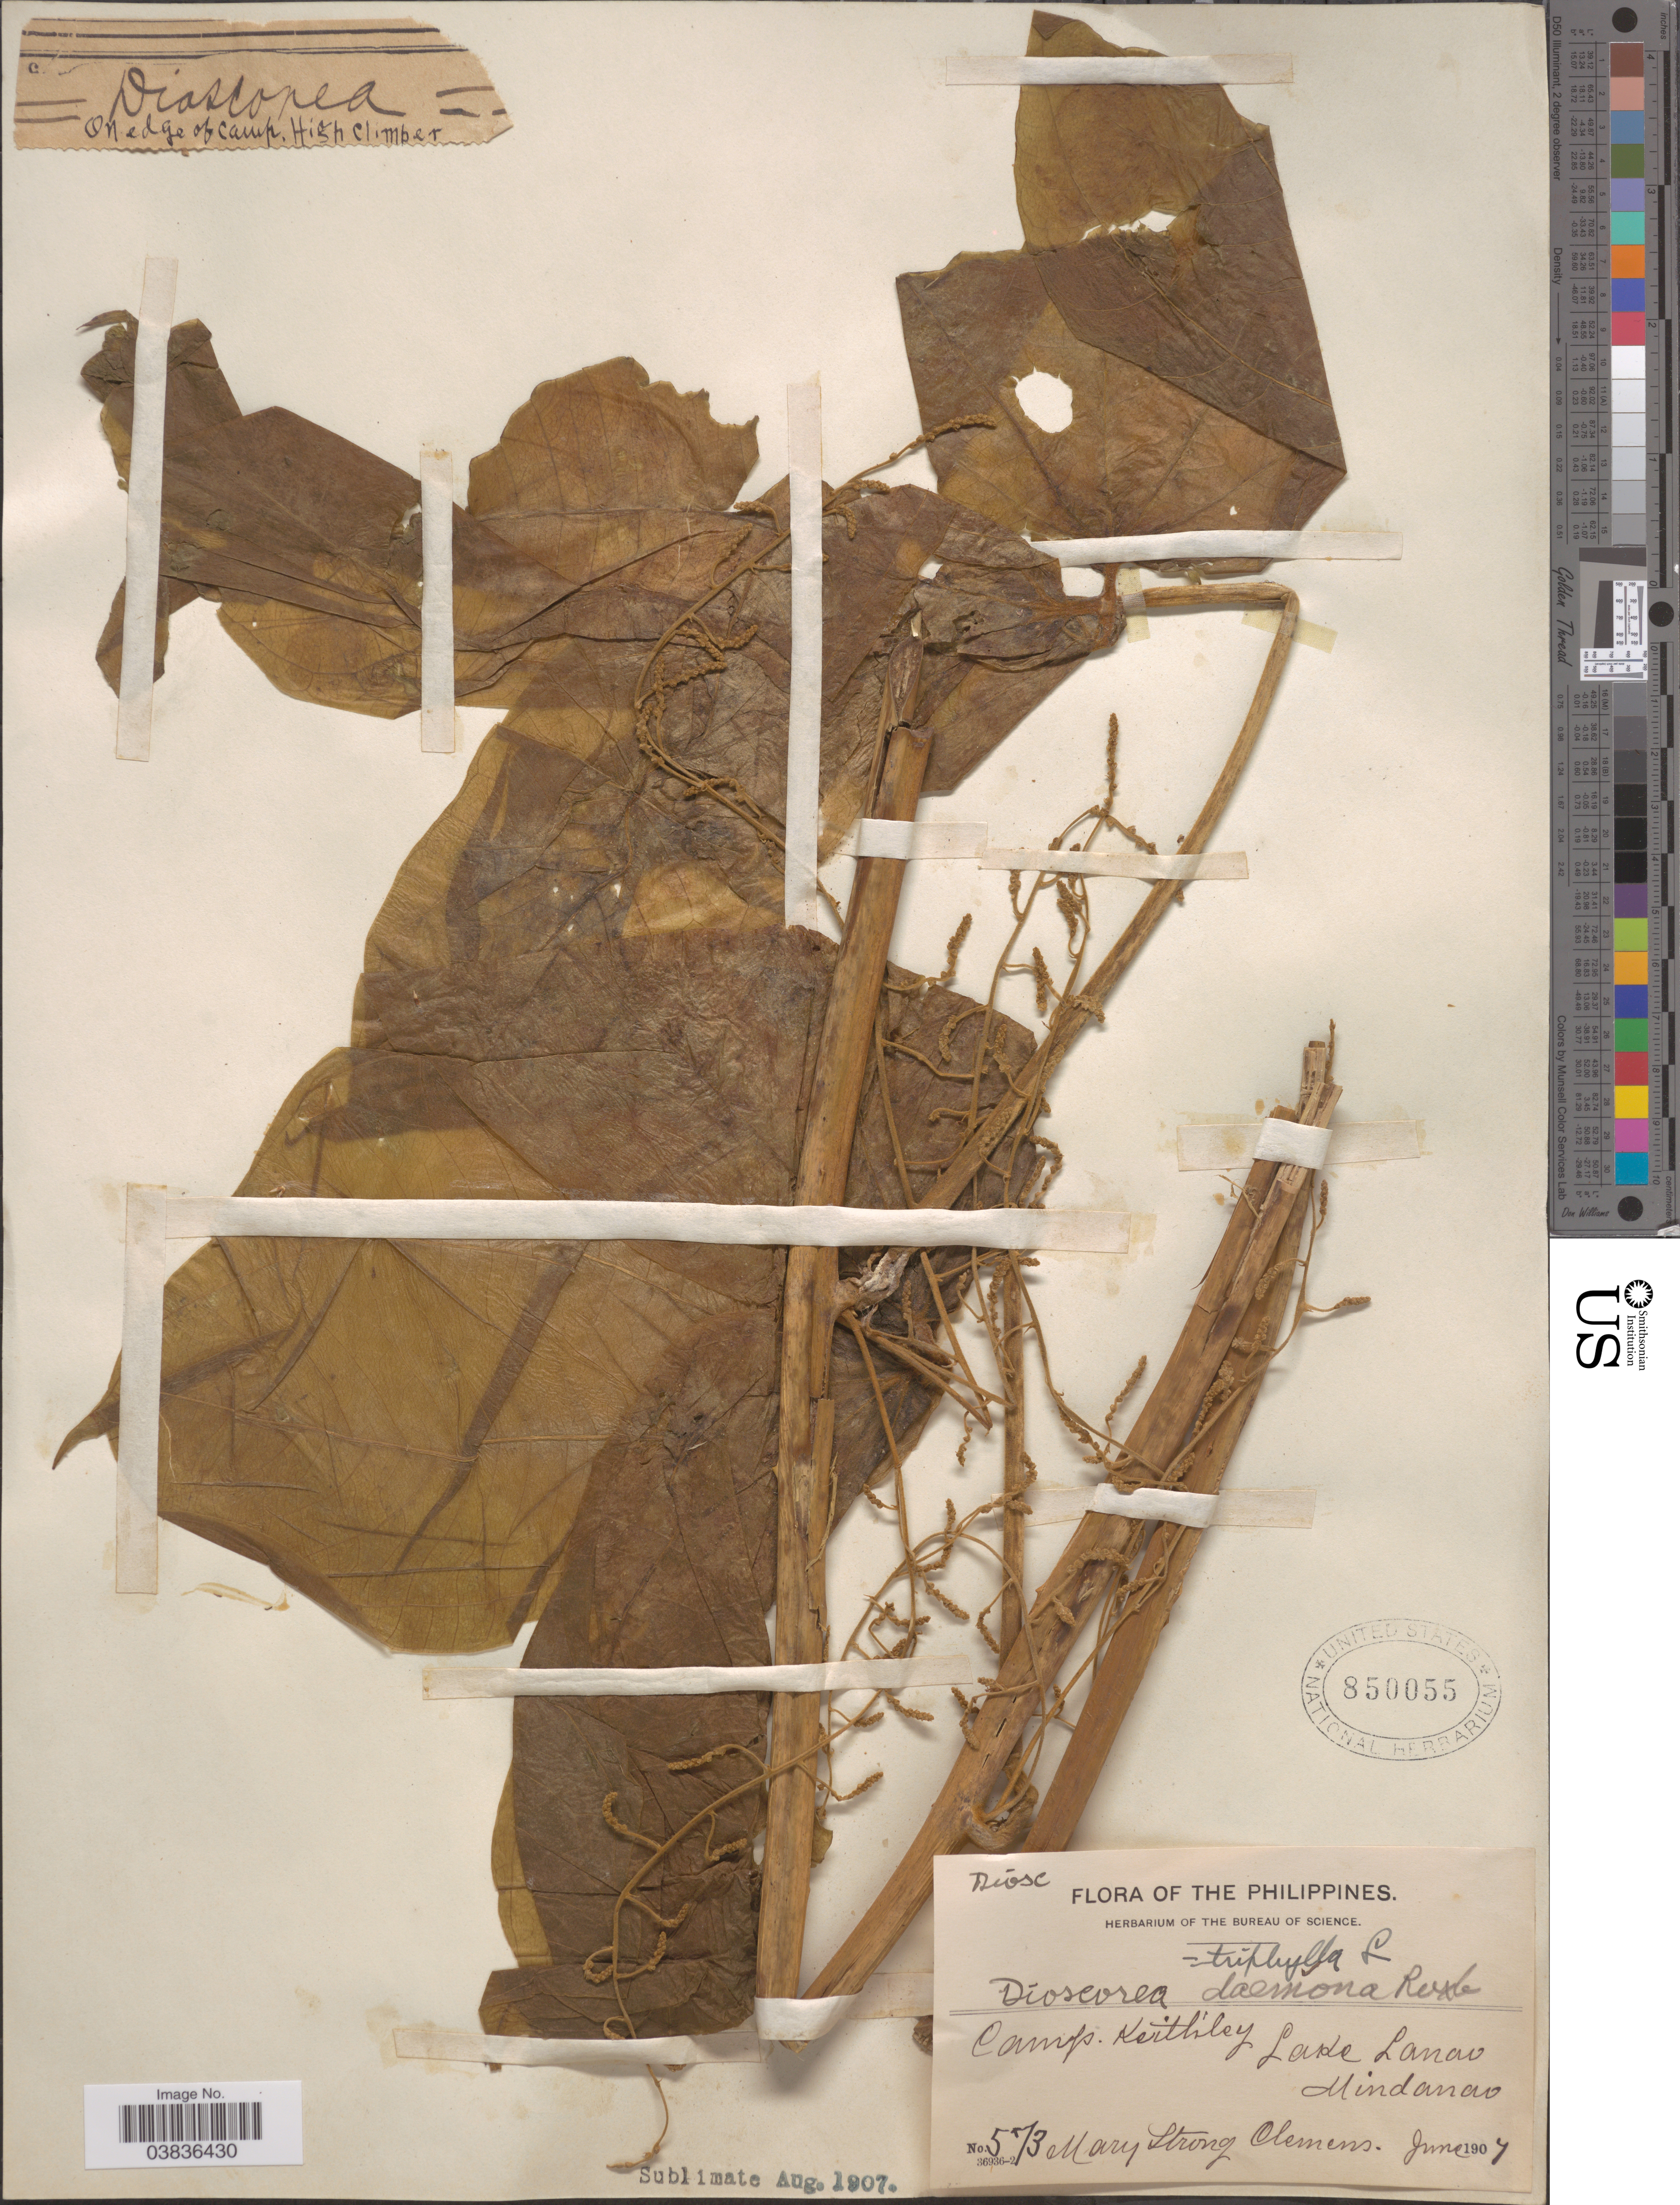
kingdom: Plantae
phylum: Tracheophyta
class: Liliopsida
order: Dioscoreales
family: Dioscoreaceae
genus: Dioscorea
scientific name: Dioscorea hispida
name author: Dennst.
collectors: M. S. Clemens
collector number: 573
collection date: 1907-06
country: Philippines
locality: Camp Keithley. Lake Lanao. Mindanao.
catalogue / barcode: US 850055